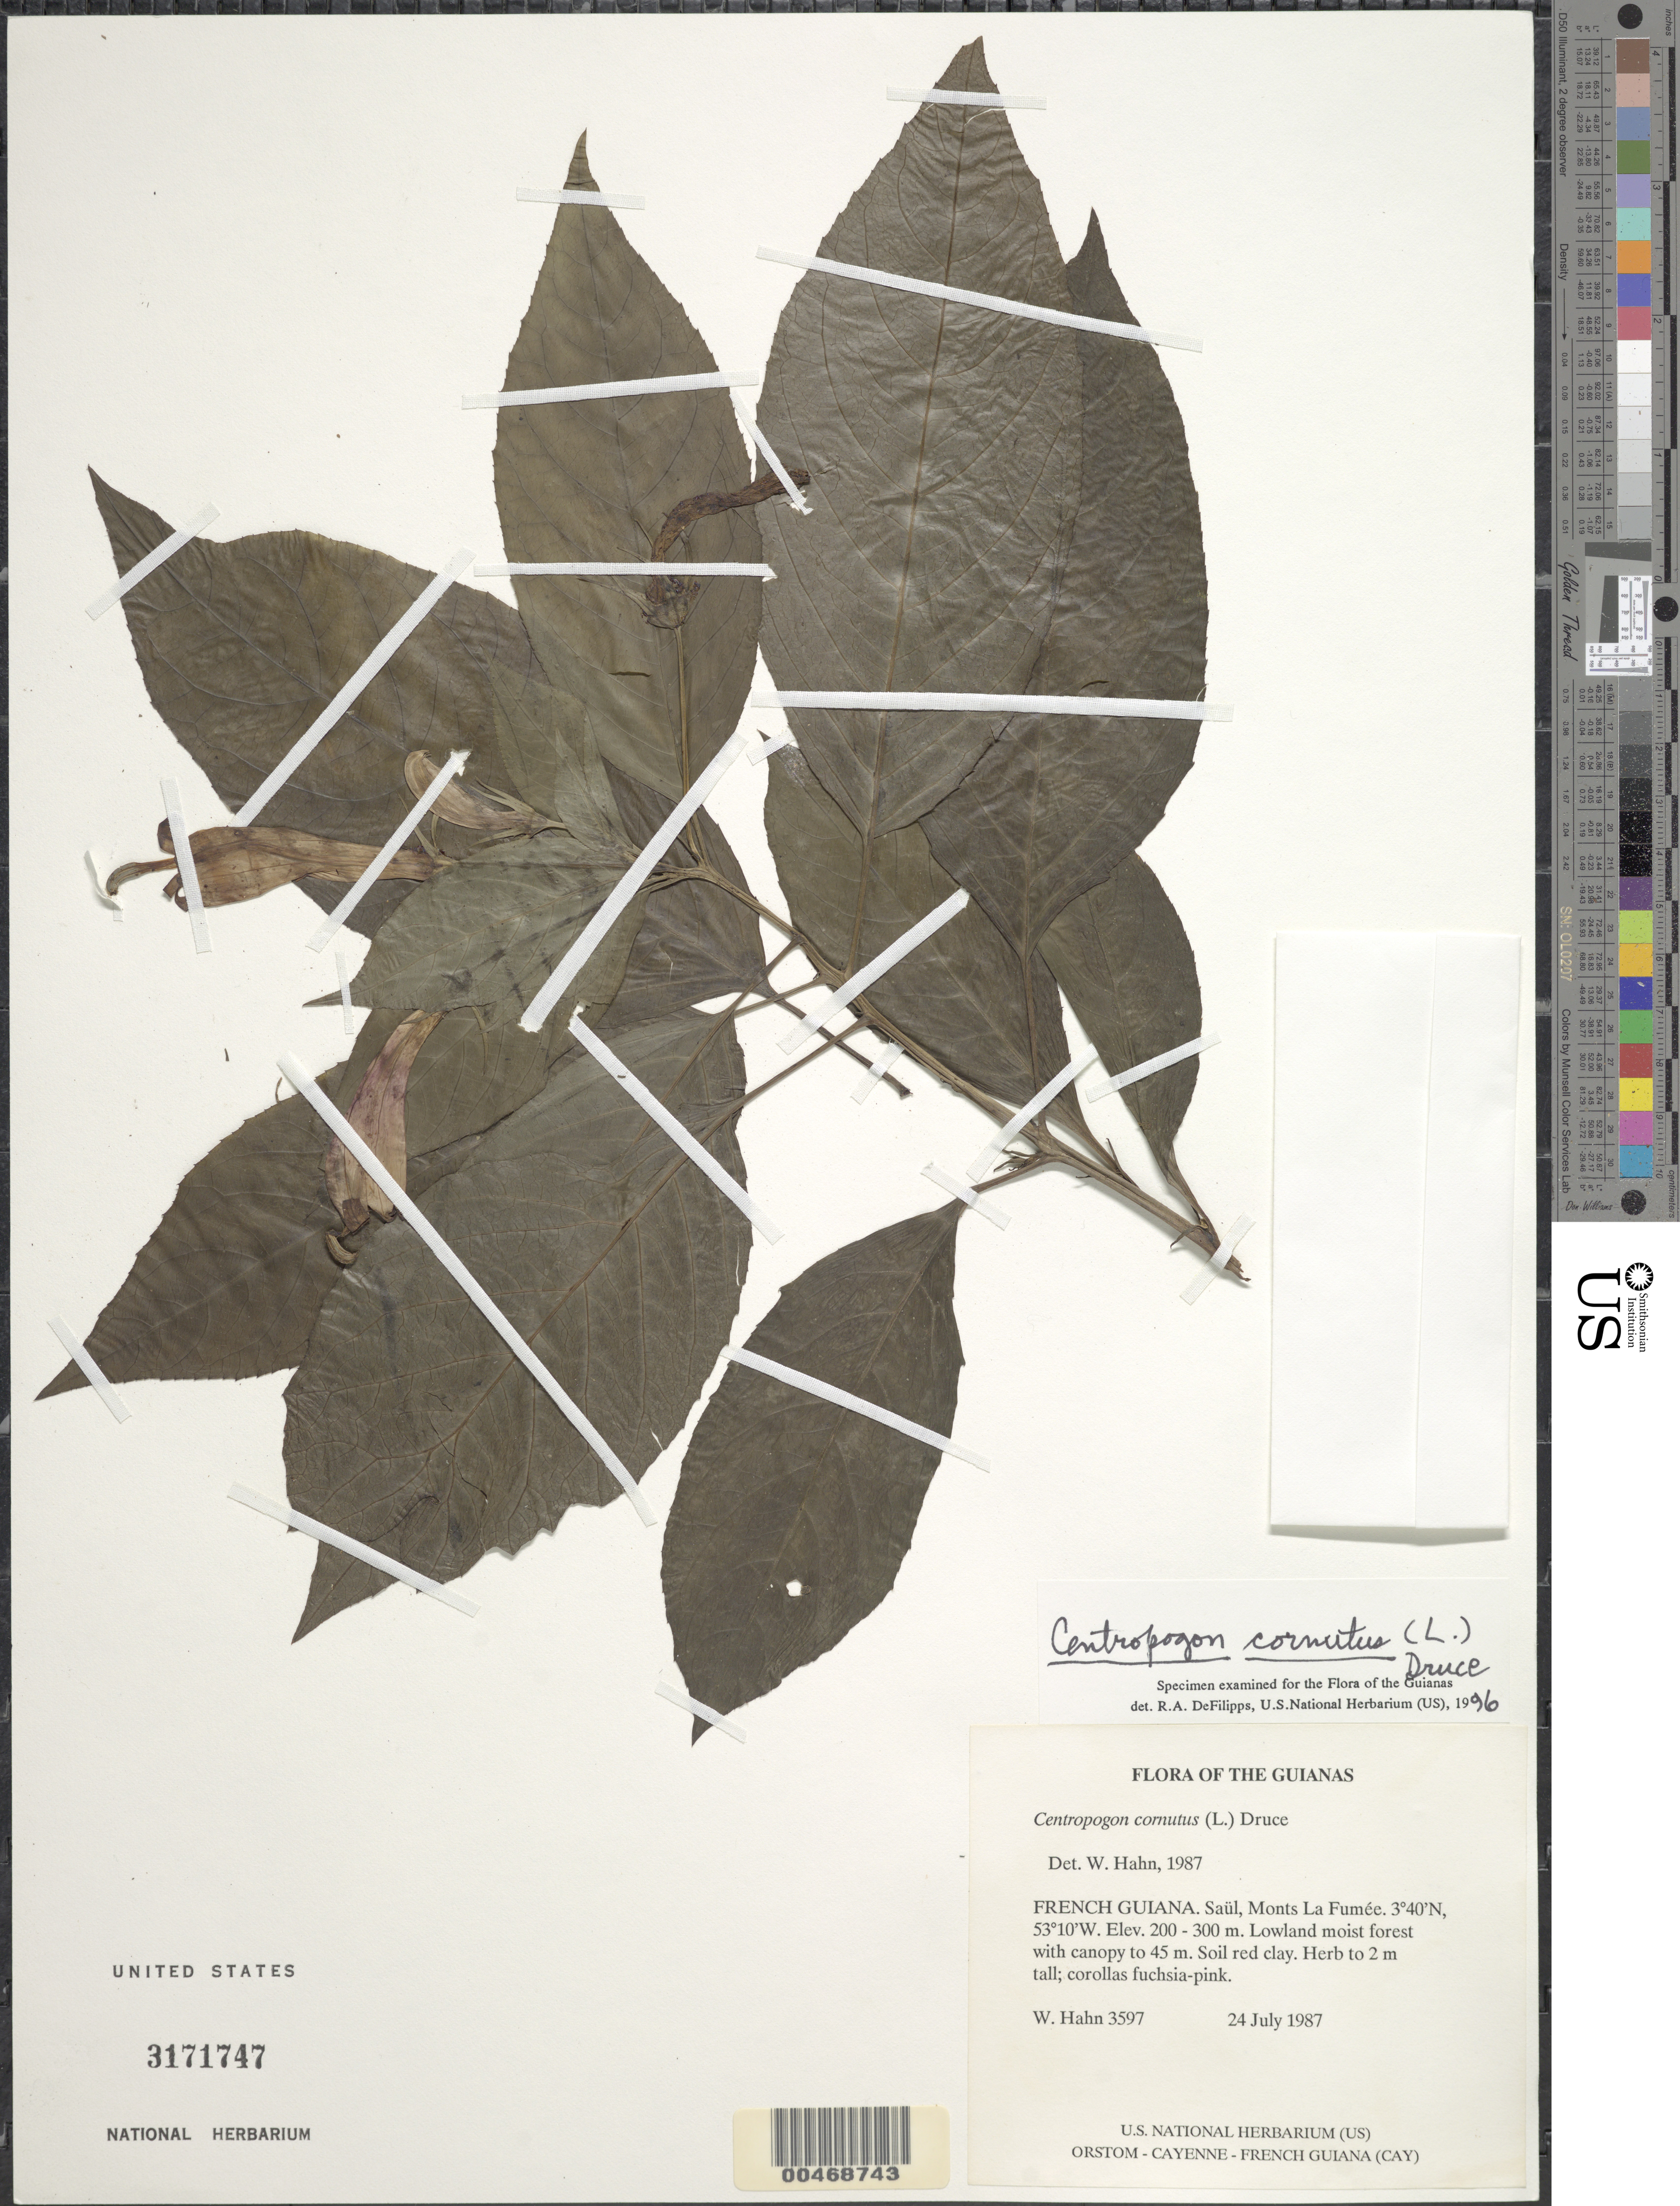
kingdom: Plantae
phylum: Tracheophyta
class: Magnoliopsida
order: Asterales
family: Campanulaceae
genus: Centropogon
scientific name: Centropogon cornutus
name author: (L.) Druce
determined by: DeFilipps, R. A.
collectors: W. Hahn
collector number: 3597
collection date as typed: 24 July 1987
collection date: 1987-07-24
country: French Guiana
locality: Saül, Monts La Fumée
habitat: Lowland moist forest with canopy to 45 m. Soil red clay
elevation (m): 200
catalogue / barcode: US 3171747